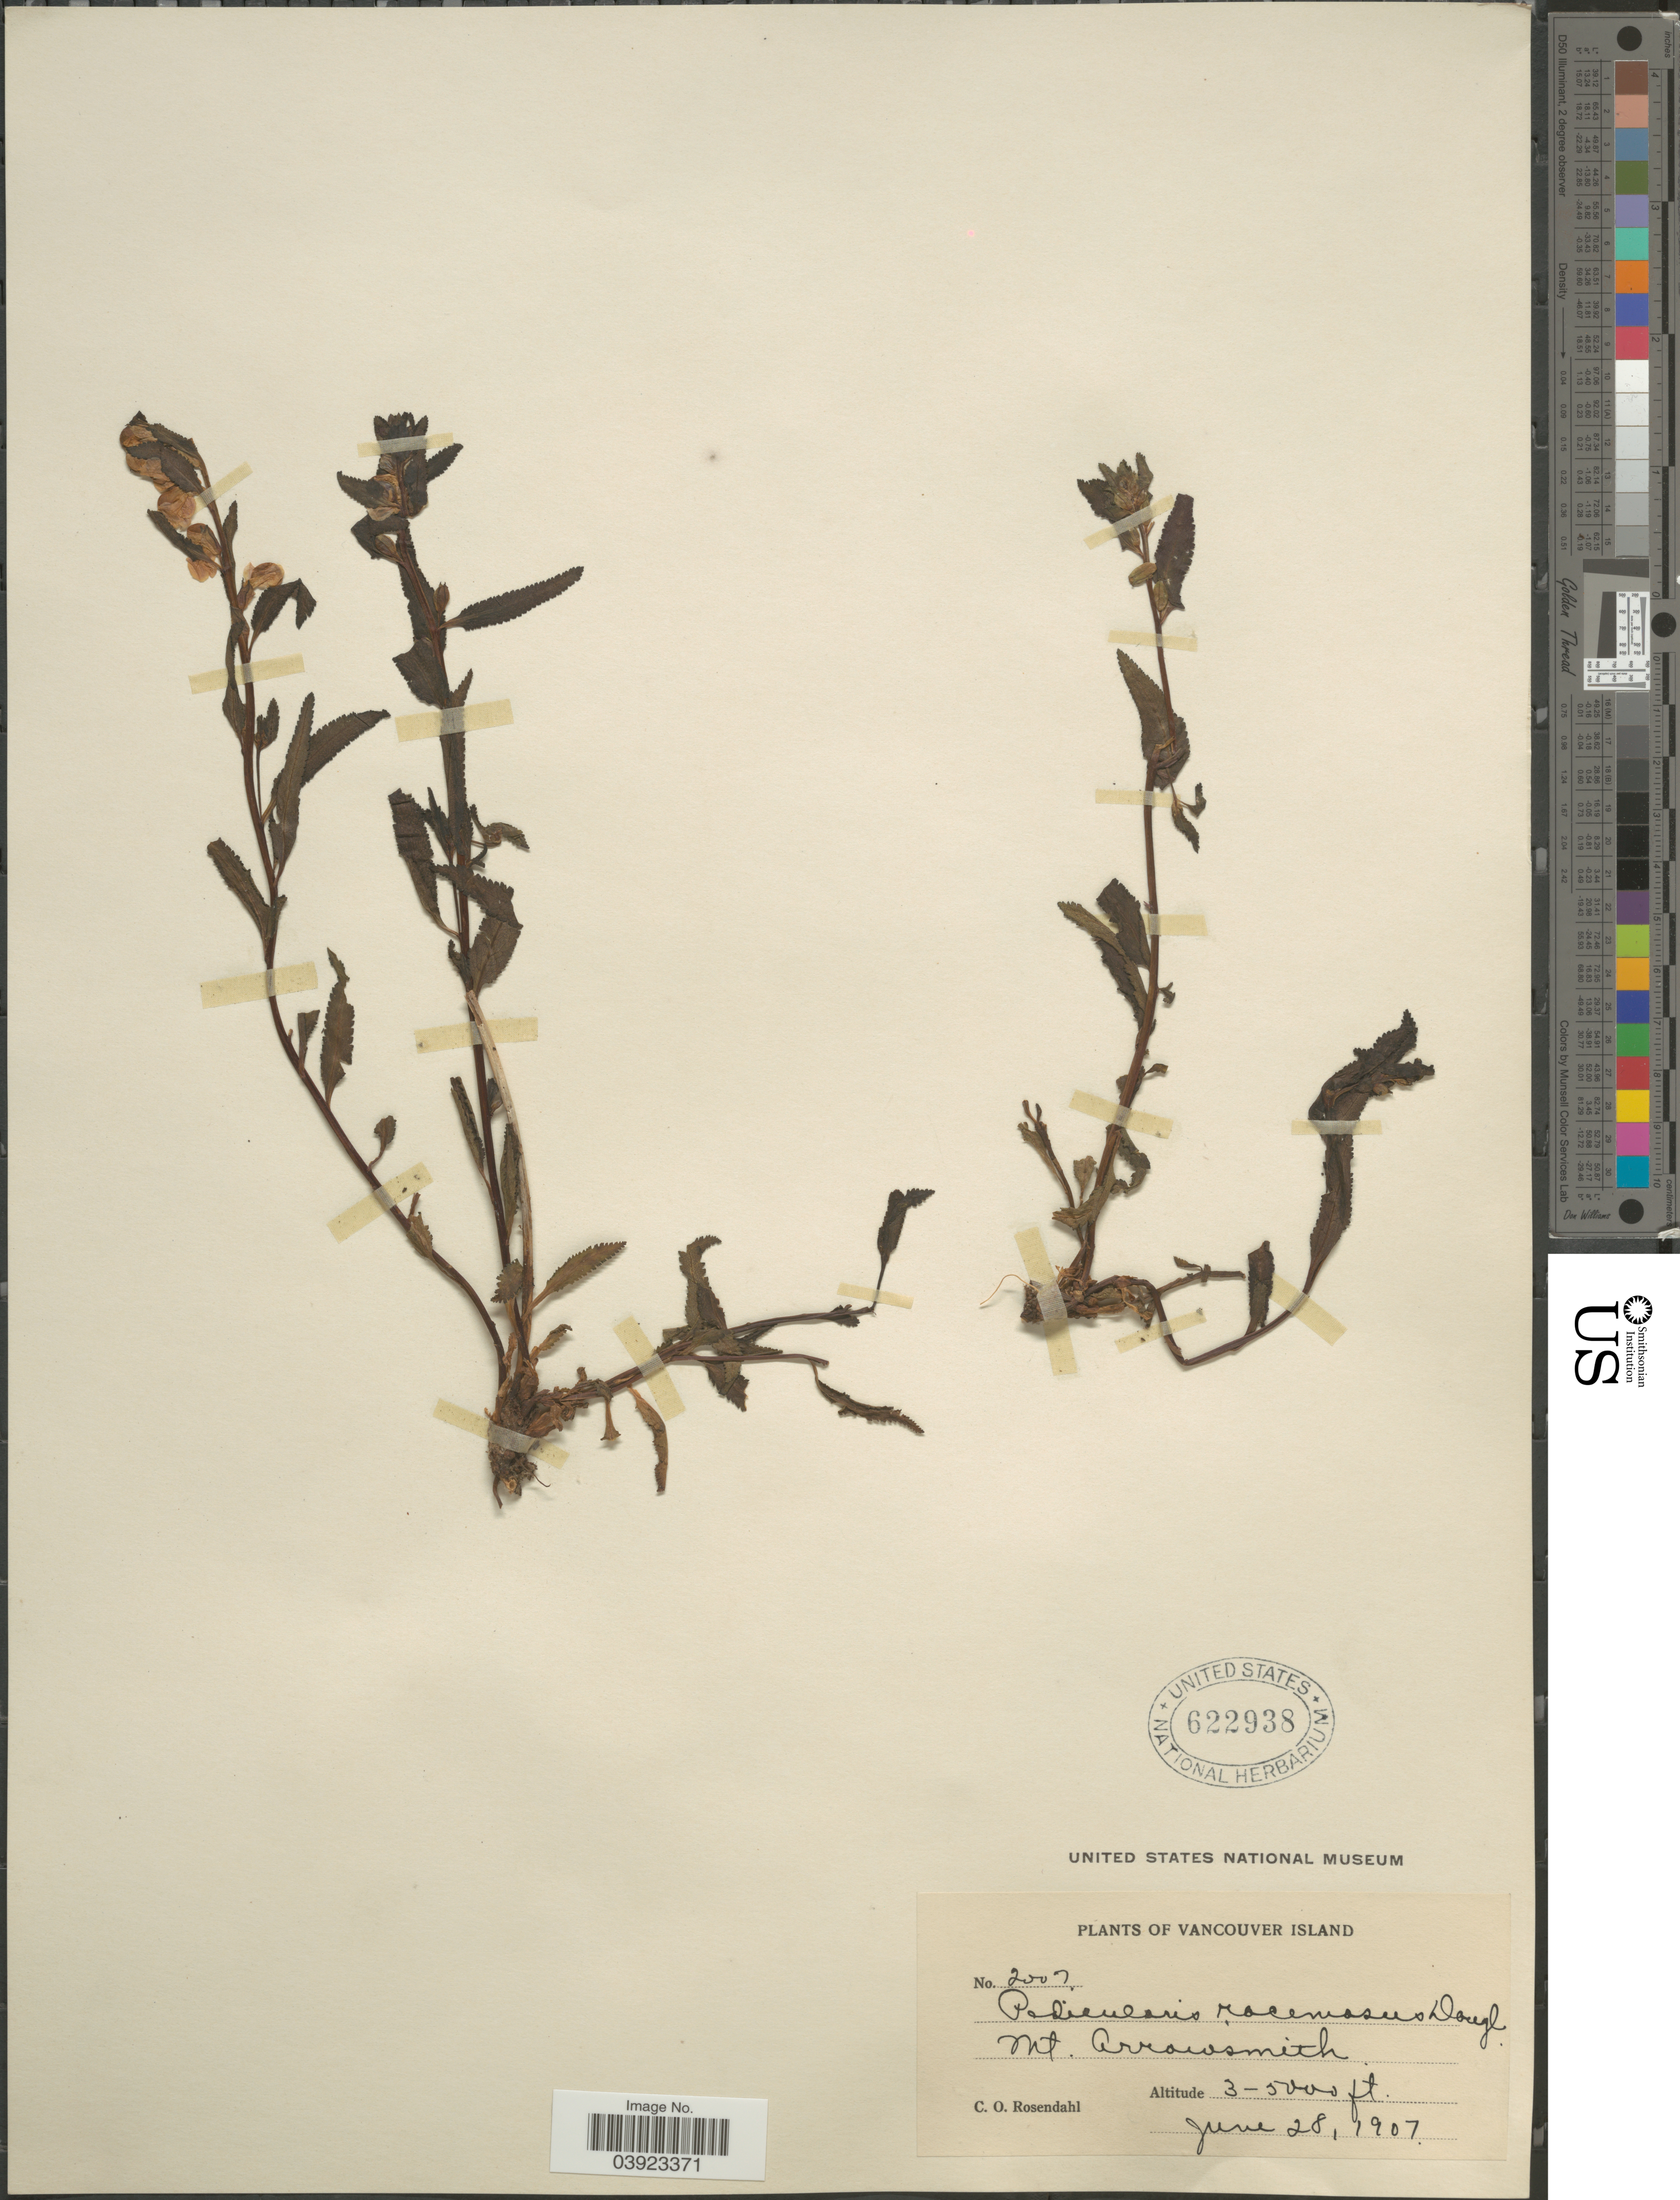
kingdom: Plantae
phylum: Tracheophyta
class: Magnoliopsida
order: Lamiales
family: Orobanchaceae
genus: Pedicularis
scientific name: Pedicularis racemosa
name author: Douglas ex Benth.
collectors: C. O. Rosendahl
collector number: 2007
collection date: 1907-06-28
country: Canada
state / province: British Columbia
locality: Vancouver Island. Mt. Arrowsmith.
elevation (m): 914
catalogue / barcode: US 622938